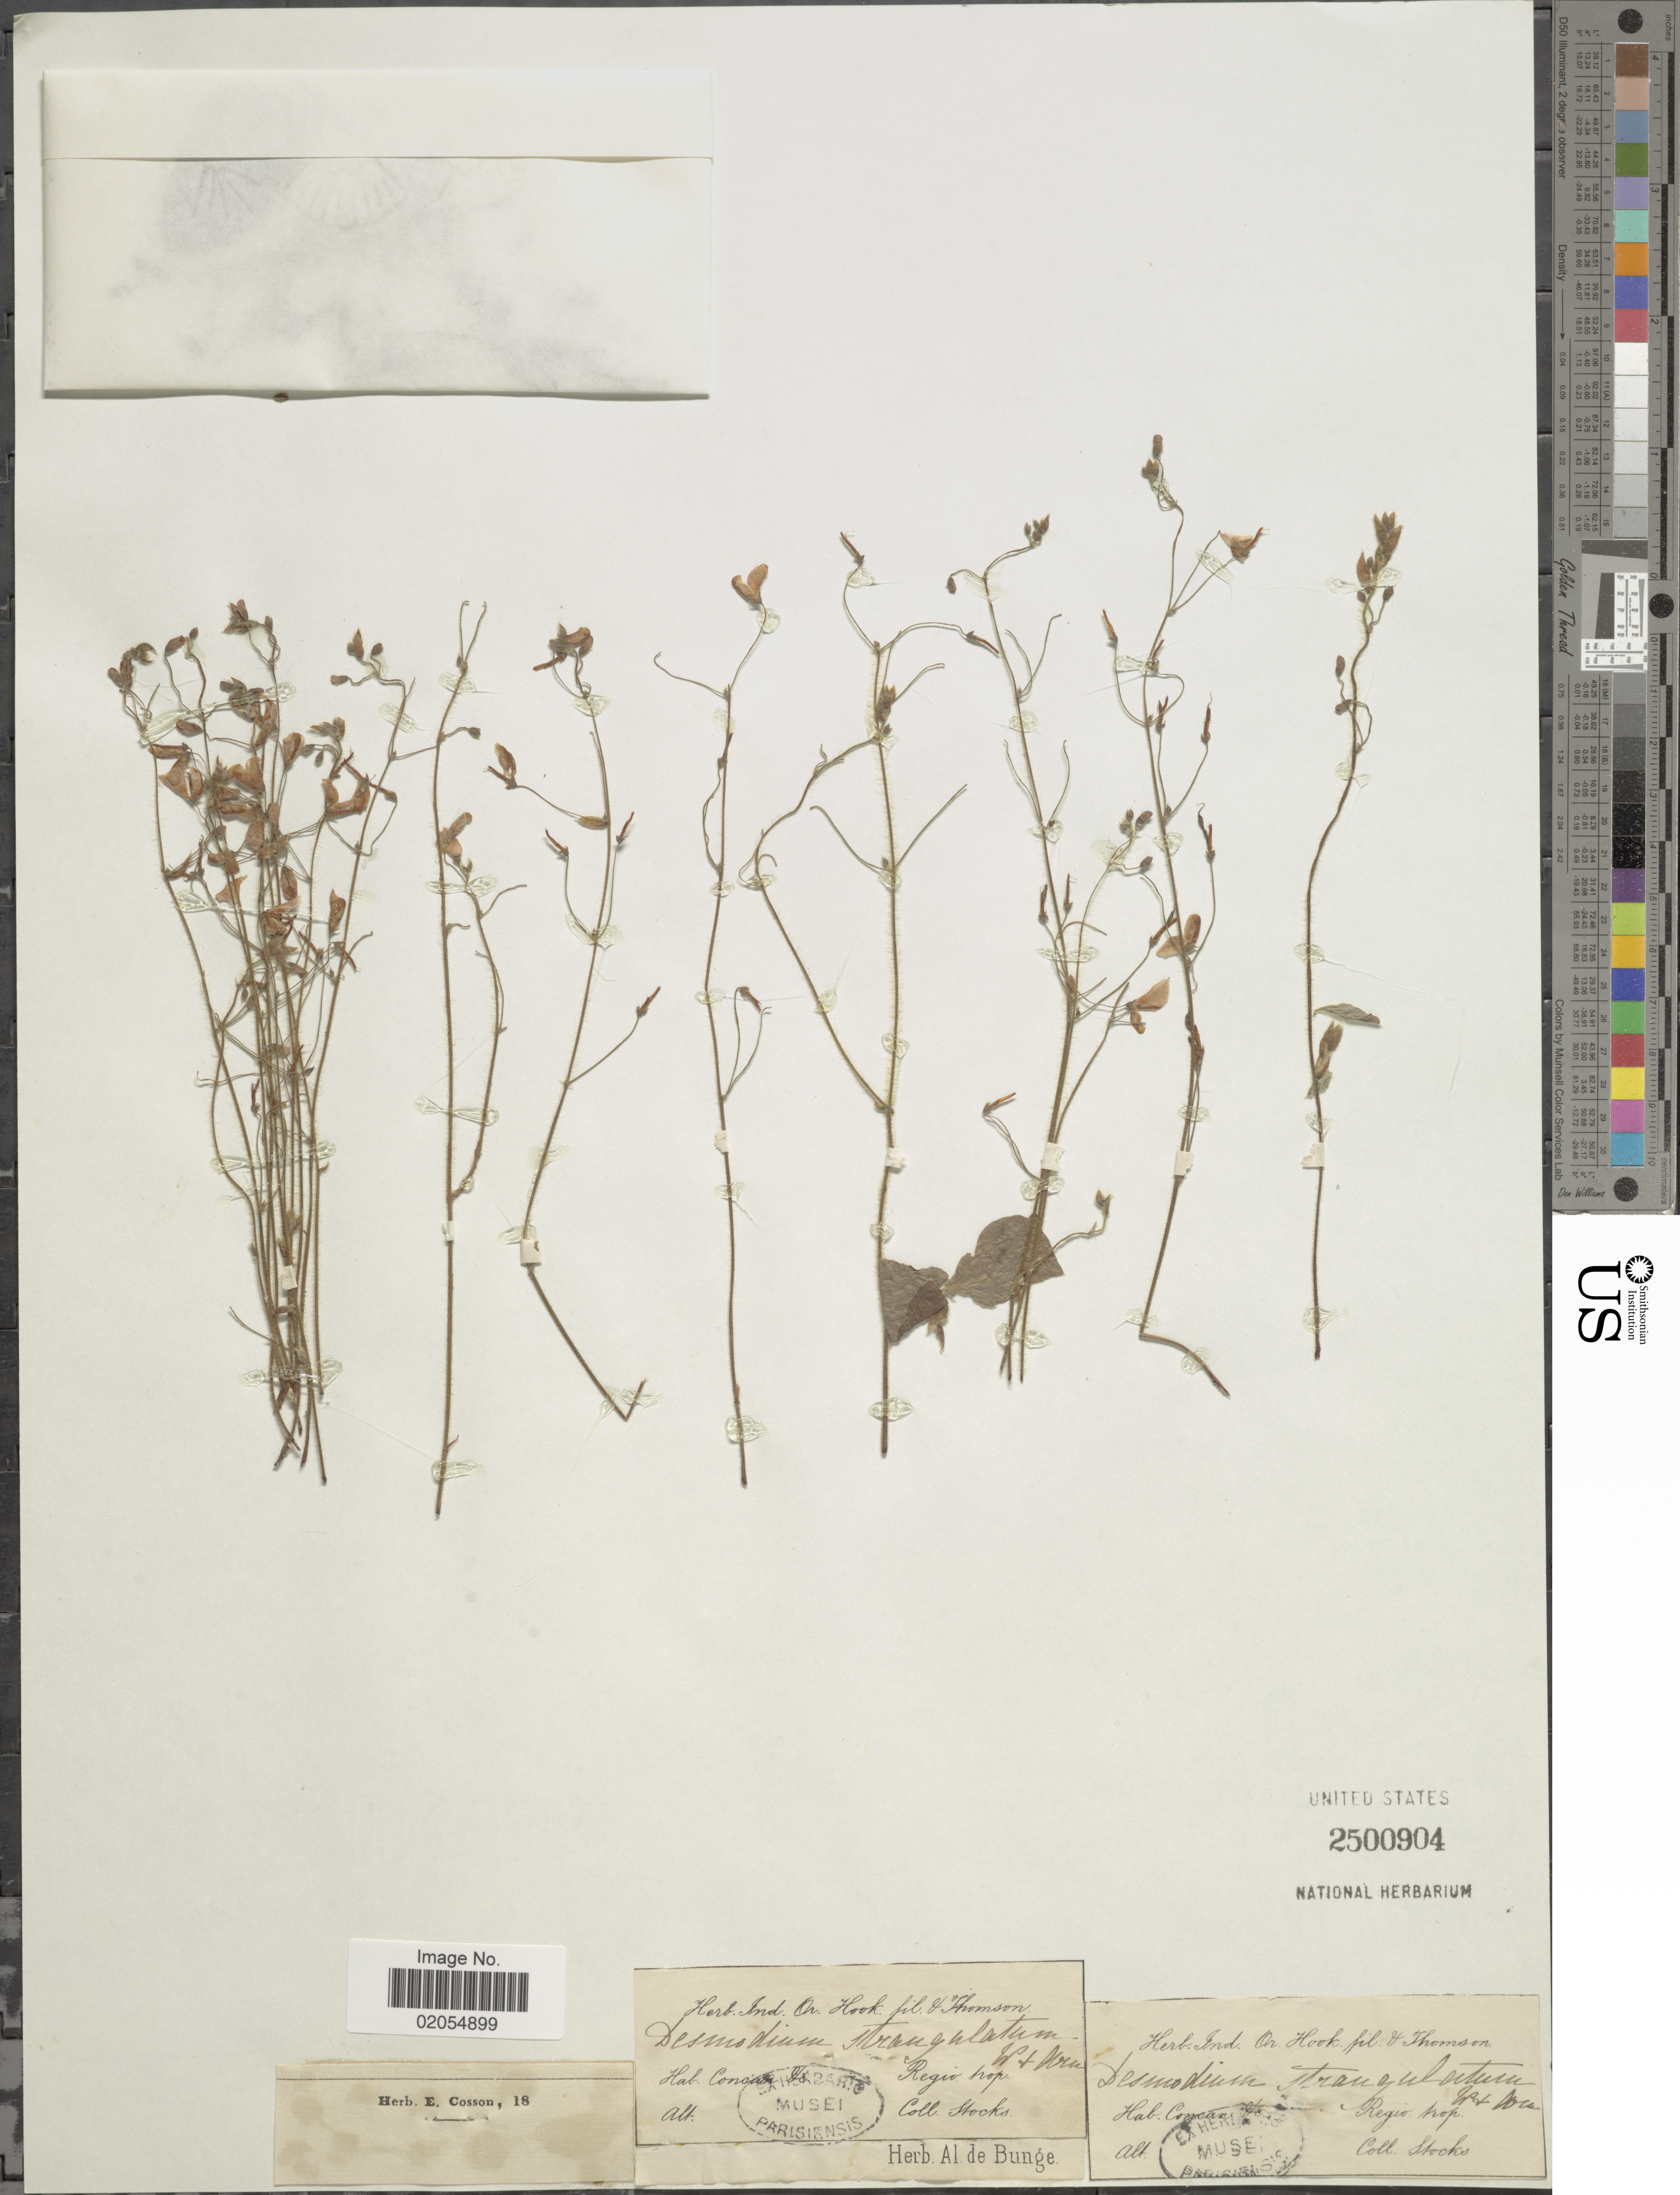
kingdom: Plantae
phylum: Tracheophyta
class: Magnoliopsida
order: Fabales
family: Fabaceae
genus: Hylodesmum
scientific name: Hylodesmum repandum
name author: (Vahl) H. Ohashi & R.R. Mill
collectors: Stocks, --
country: India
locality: Concan, Regio. Prop.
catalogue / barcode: US 2500904